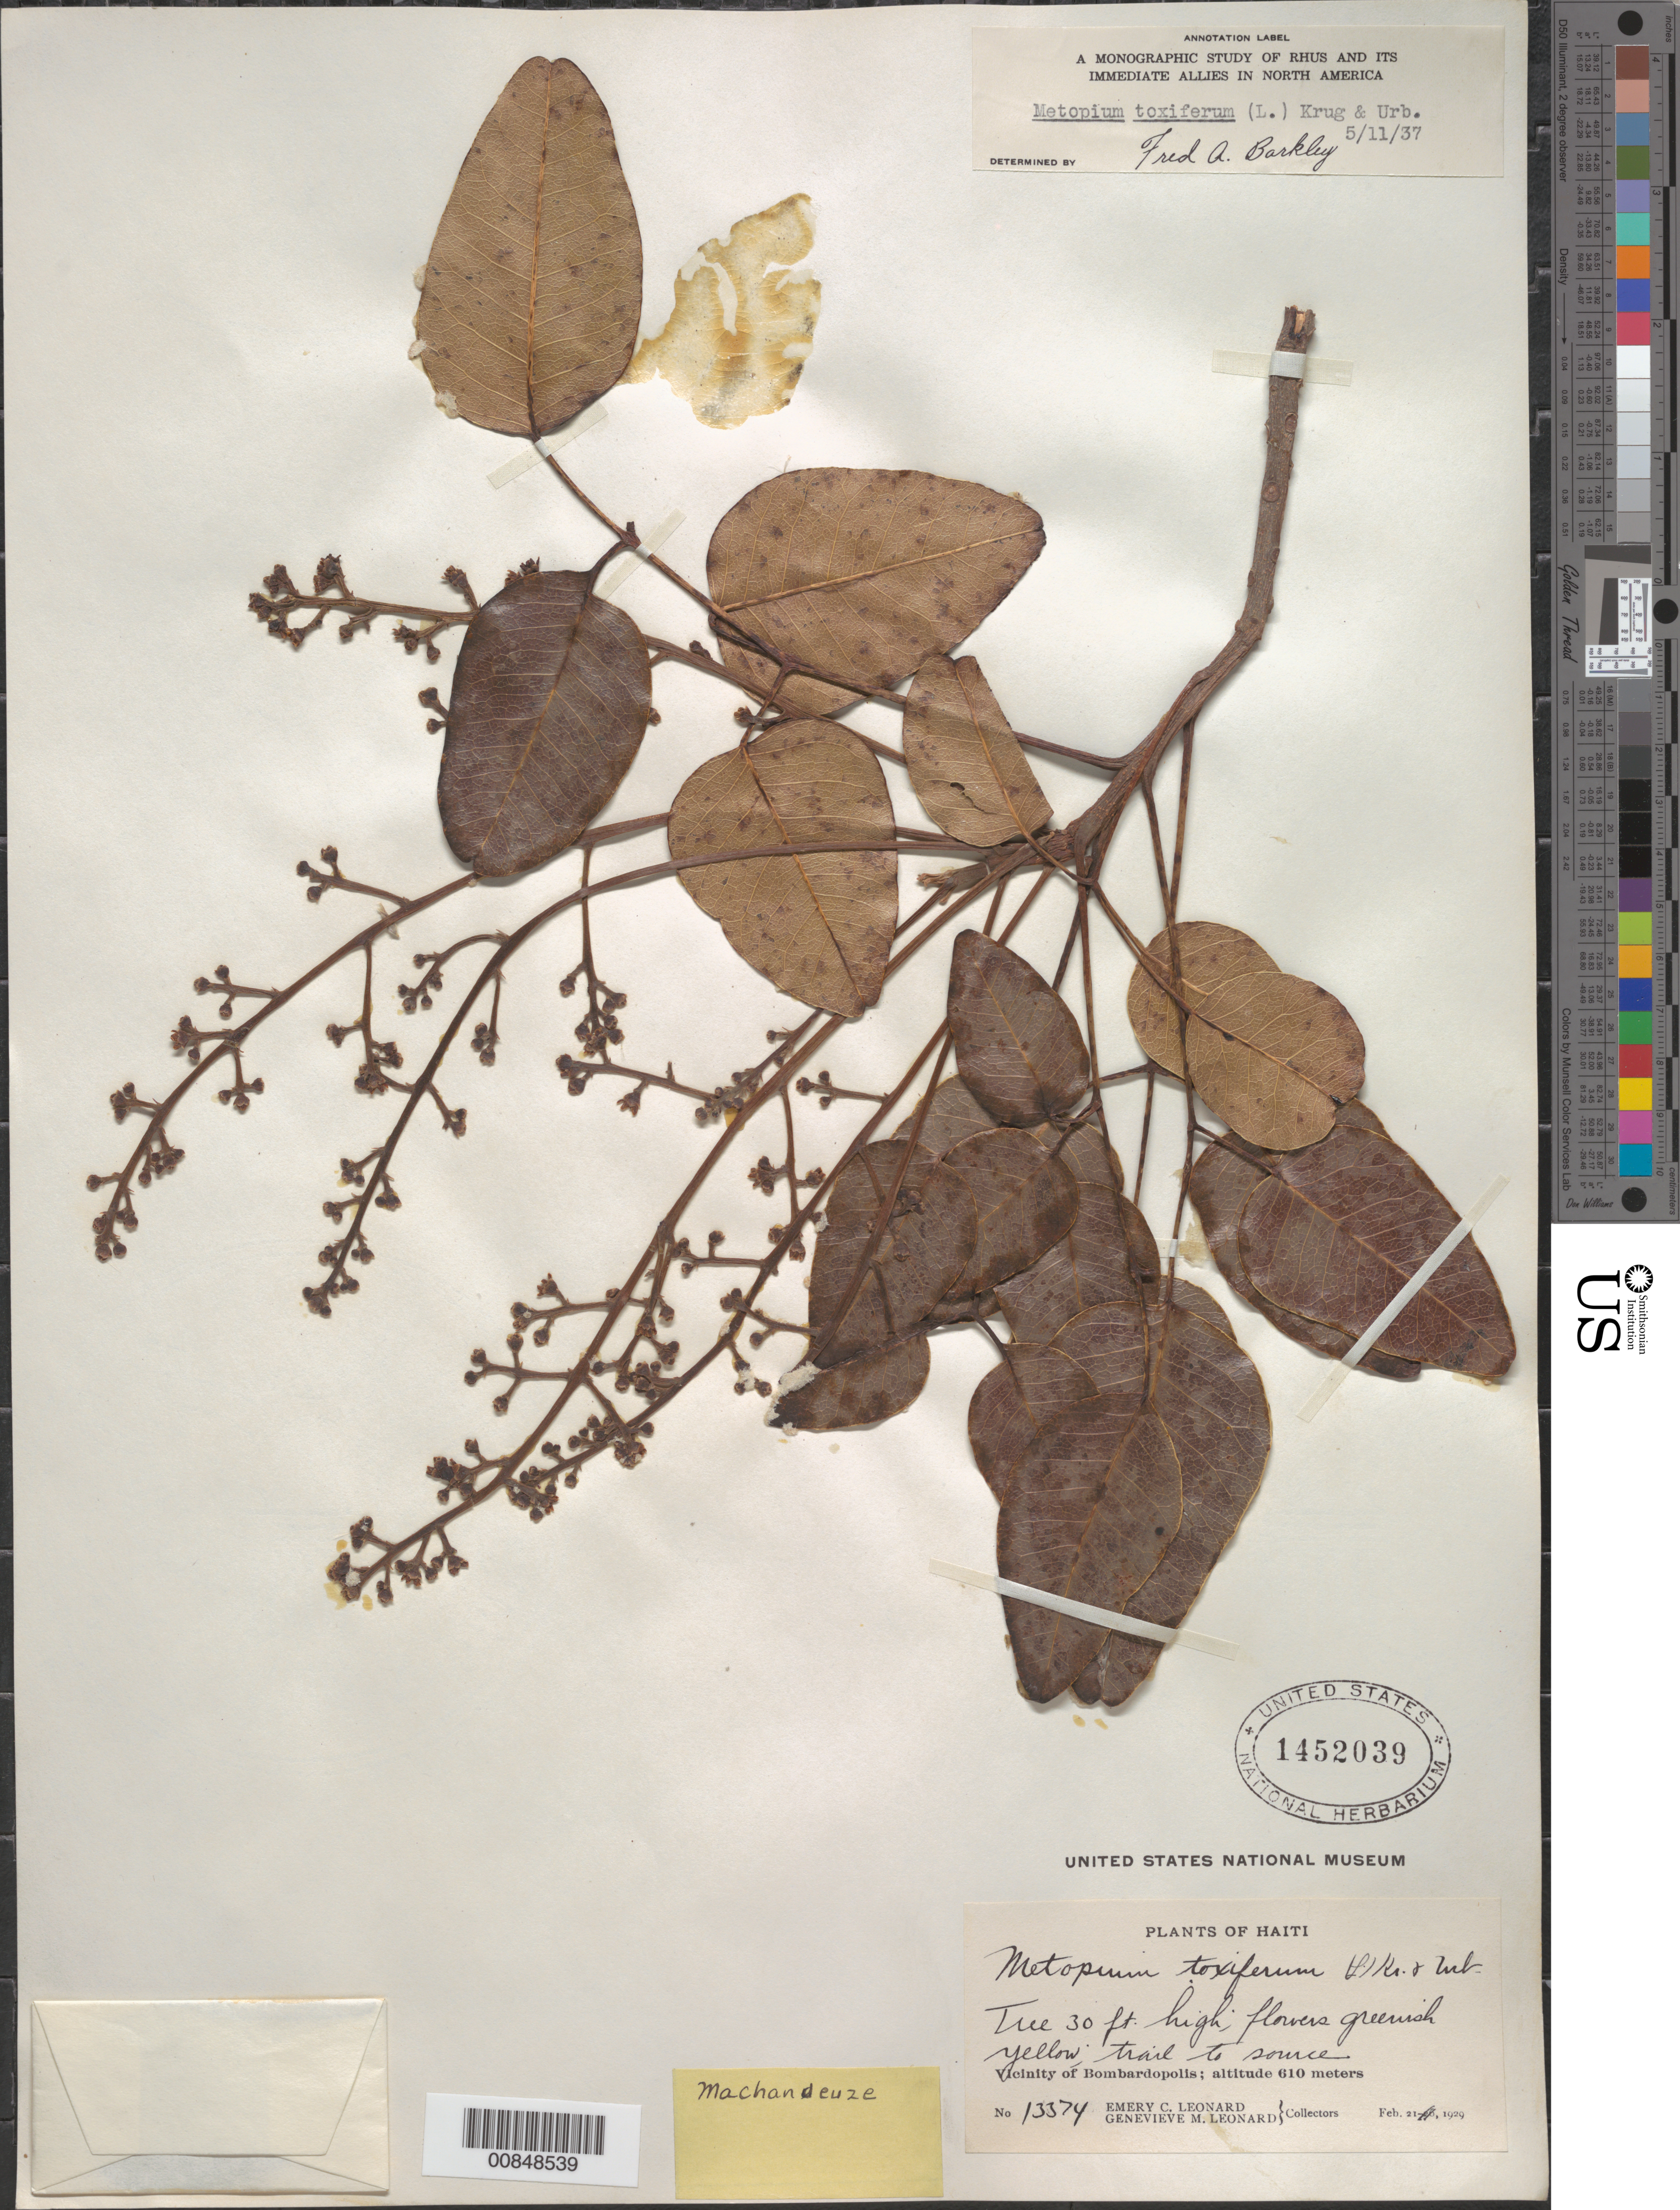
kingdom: Plantae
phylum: Tracheophyta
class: Magnoliopsida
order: Sapindales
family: Anacardiaceae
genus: Metopium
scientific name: Metopium toxiferum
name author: (L.) Krug & Urb.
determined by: Barkley, F. A.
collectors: E. C. Leonard & G. M. Leonard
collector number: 13374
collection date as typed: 21 Feb 1929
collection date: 1929-02-21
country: Haiti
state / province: Nord-Ouest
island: Hispaniola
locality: Vicinity of Bombardopolis, trail to souce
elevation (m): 610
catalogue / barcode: US 1452039